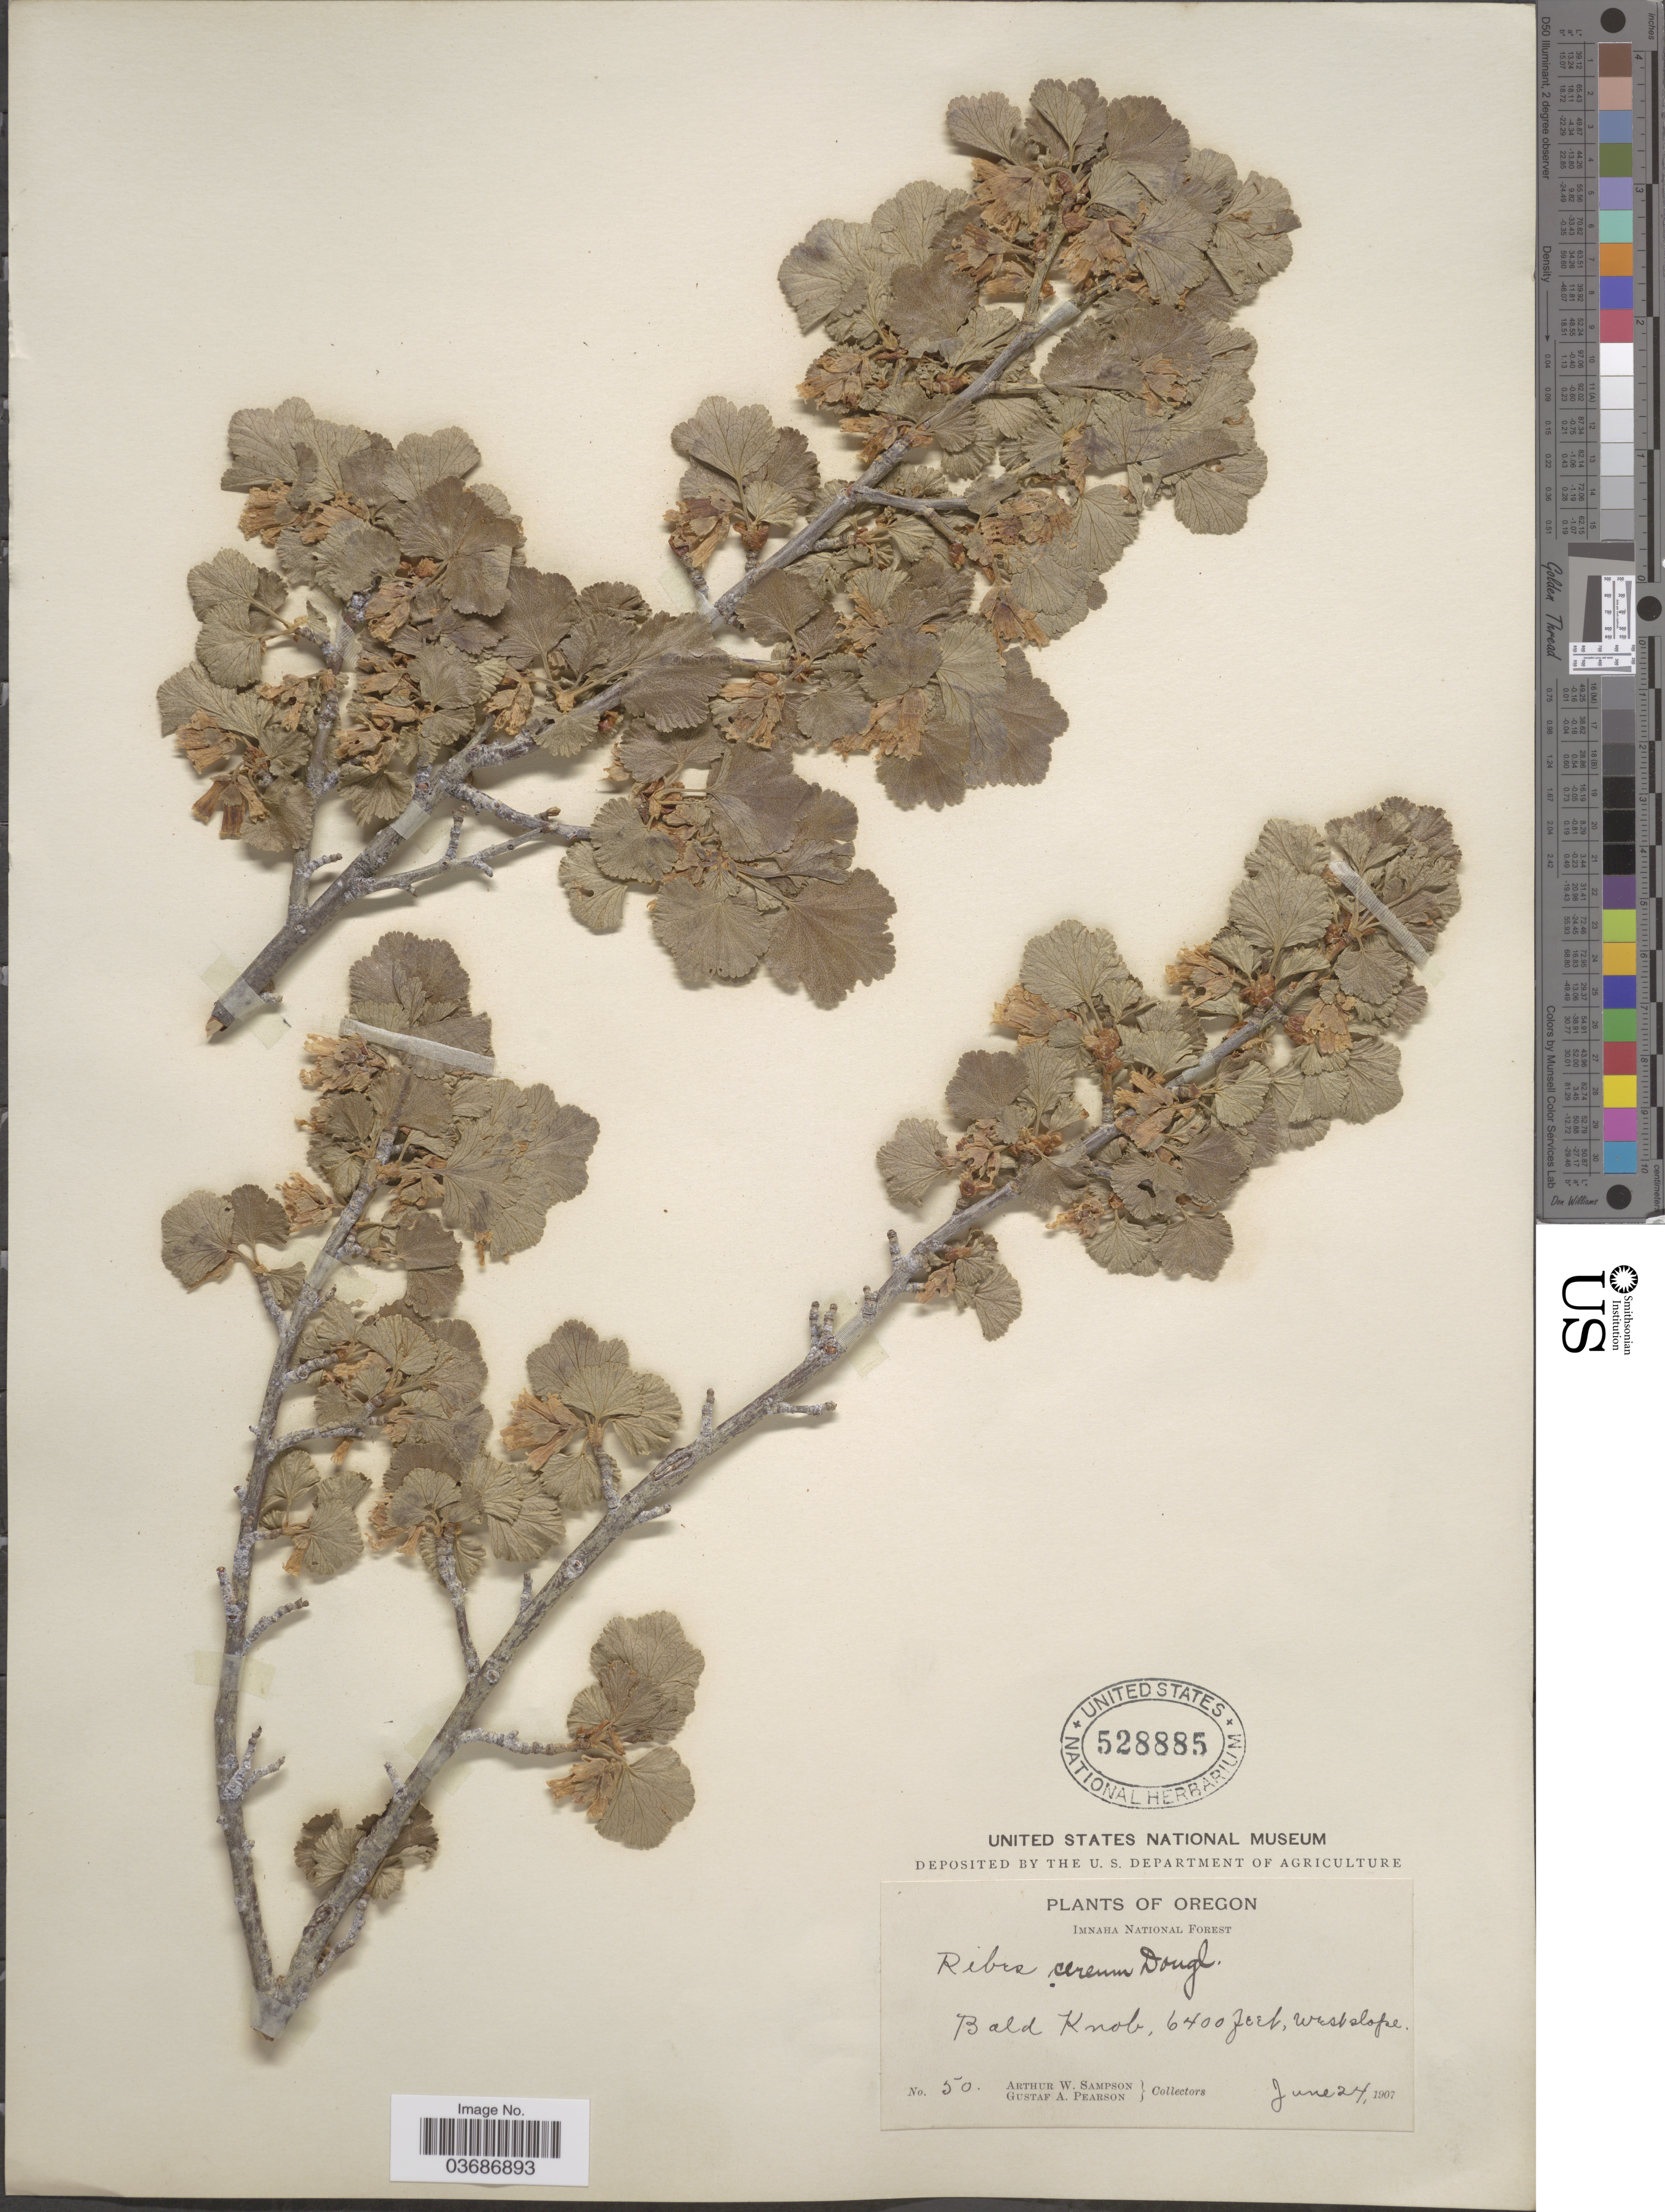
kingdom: Plantae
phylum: Tracheophyta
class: Magnoliopsida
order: Saxifragales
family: Grossulariaceae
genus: Ribes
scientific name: Ribes cereum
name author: Douglas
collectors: A. Sampson & G. Pearson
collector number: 50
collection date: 1907-06-24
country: United States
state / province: Oregon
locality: Imnaha National Forest. Bald Knob, west slope.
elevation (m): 1951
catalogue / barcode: US 528885